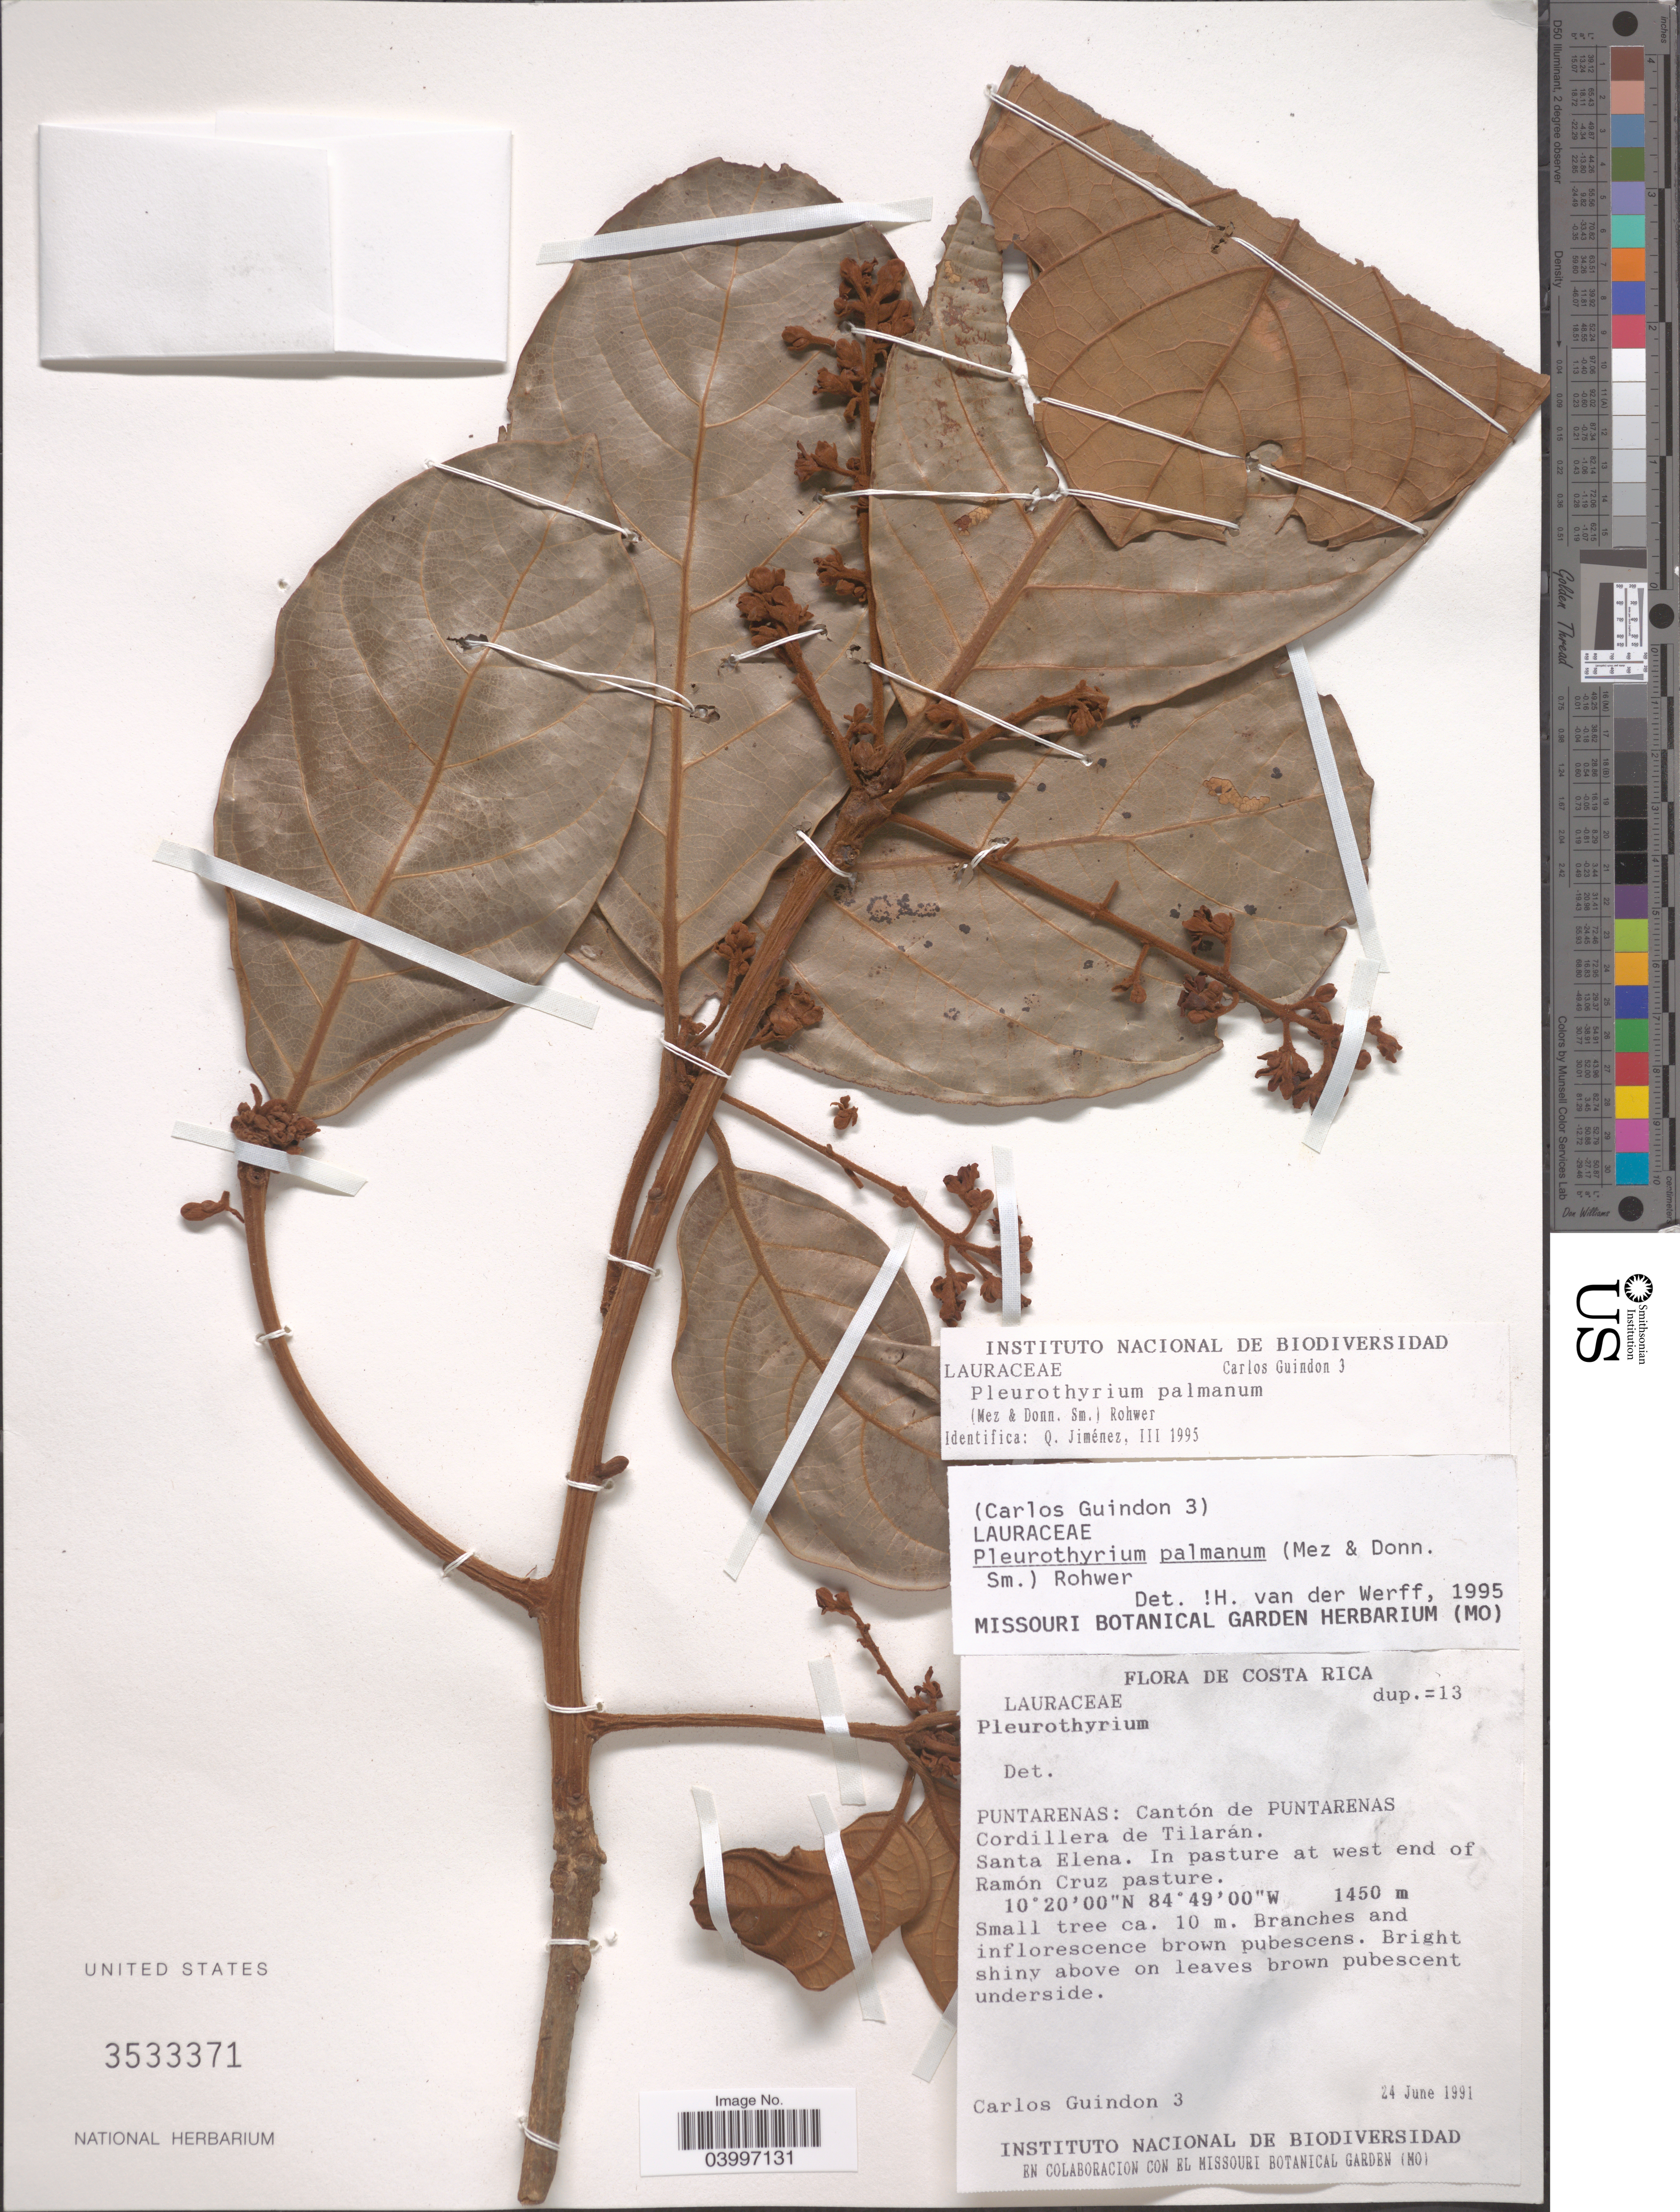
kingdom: Plantae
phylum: Tracheophyta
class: Magnoliopsida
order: Laurales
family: Lauraceae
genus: Pleurothyrium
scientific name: Pleurothyrium palmanum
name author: (Mez & Donn. Sm.) Rohwer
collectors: C. Guindon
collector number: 3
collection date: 1991-06-24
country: Costa Rica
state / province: Puntarenas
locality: Cantón de Puntarenas. Cordillera de Tilarán. Santa Elena. In pasture at west end of Ramón Cruz pasture.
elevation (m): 1450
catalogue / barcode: US 3533371